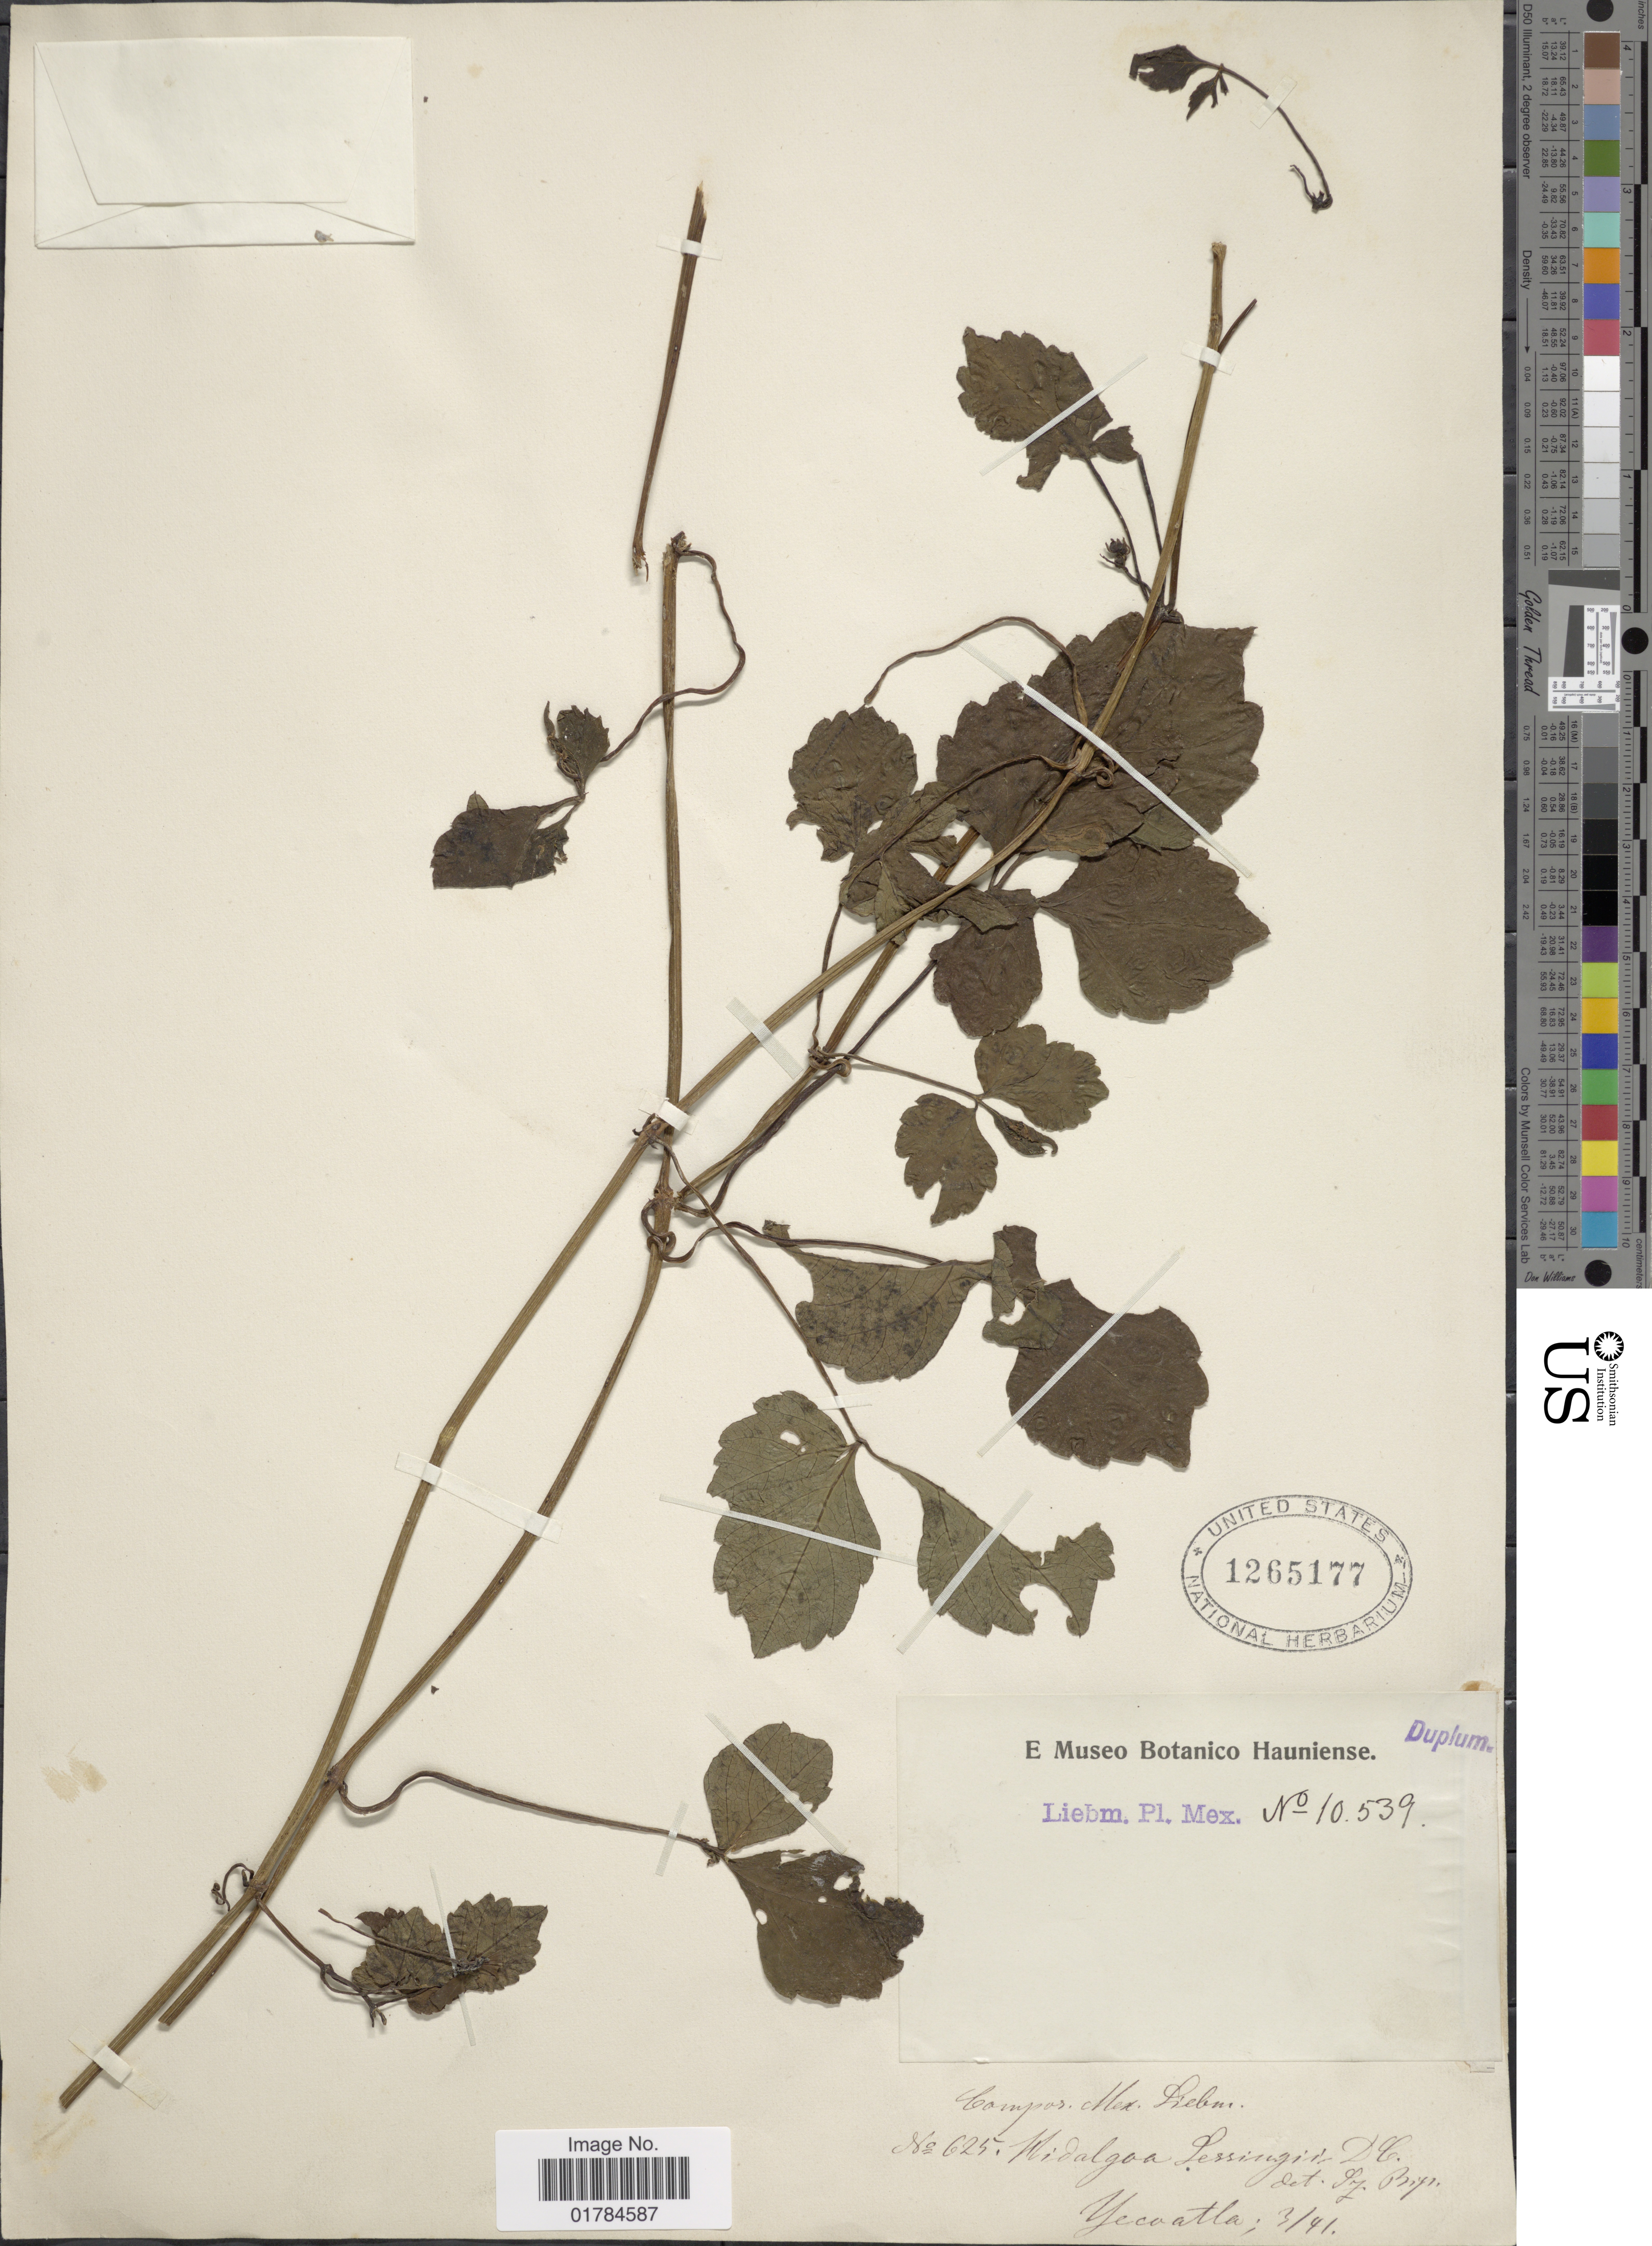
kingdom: Plantae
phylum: Tracheophyta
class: Magnoliopsida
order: Asterales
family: Asteraceae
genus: Hidalgoa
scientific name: Hidalgoa ternata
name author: La Llave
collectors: M. Liberman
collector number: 10539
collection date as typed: Transcribed d/m/y: /3/41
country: Mexico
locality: Yecoatla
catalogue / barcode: US 1265177